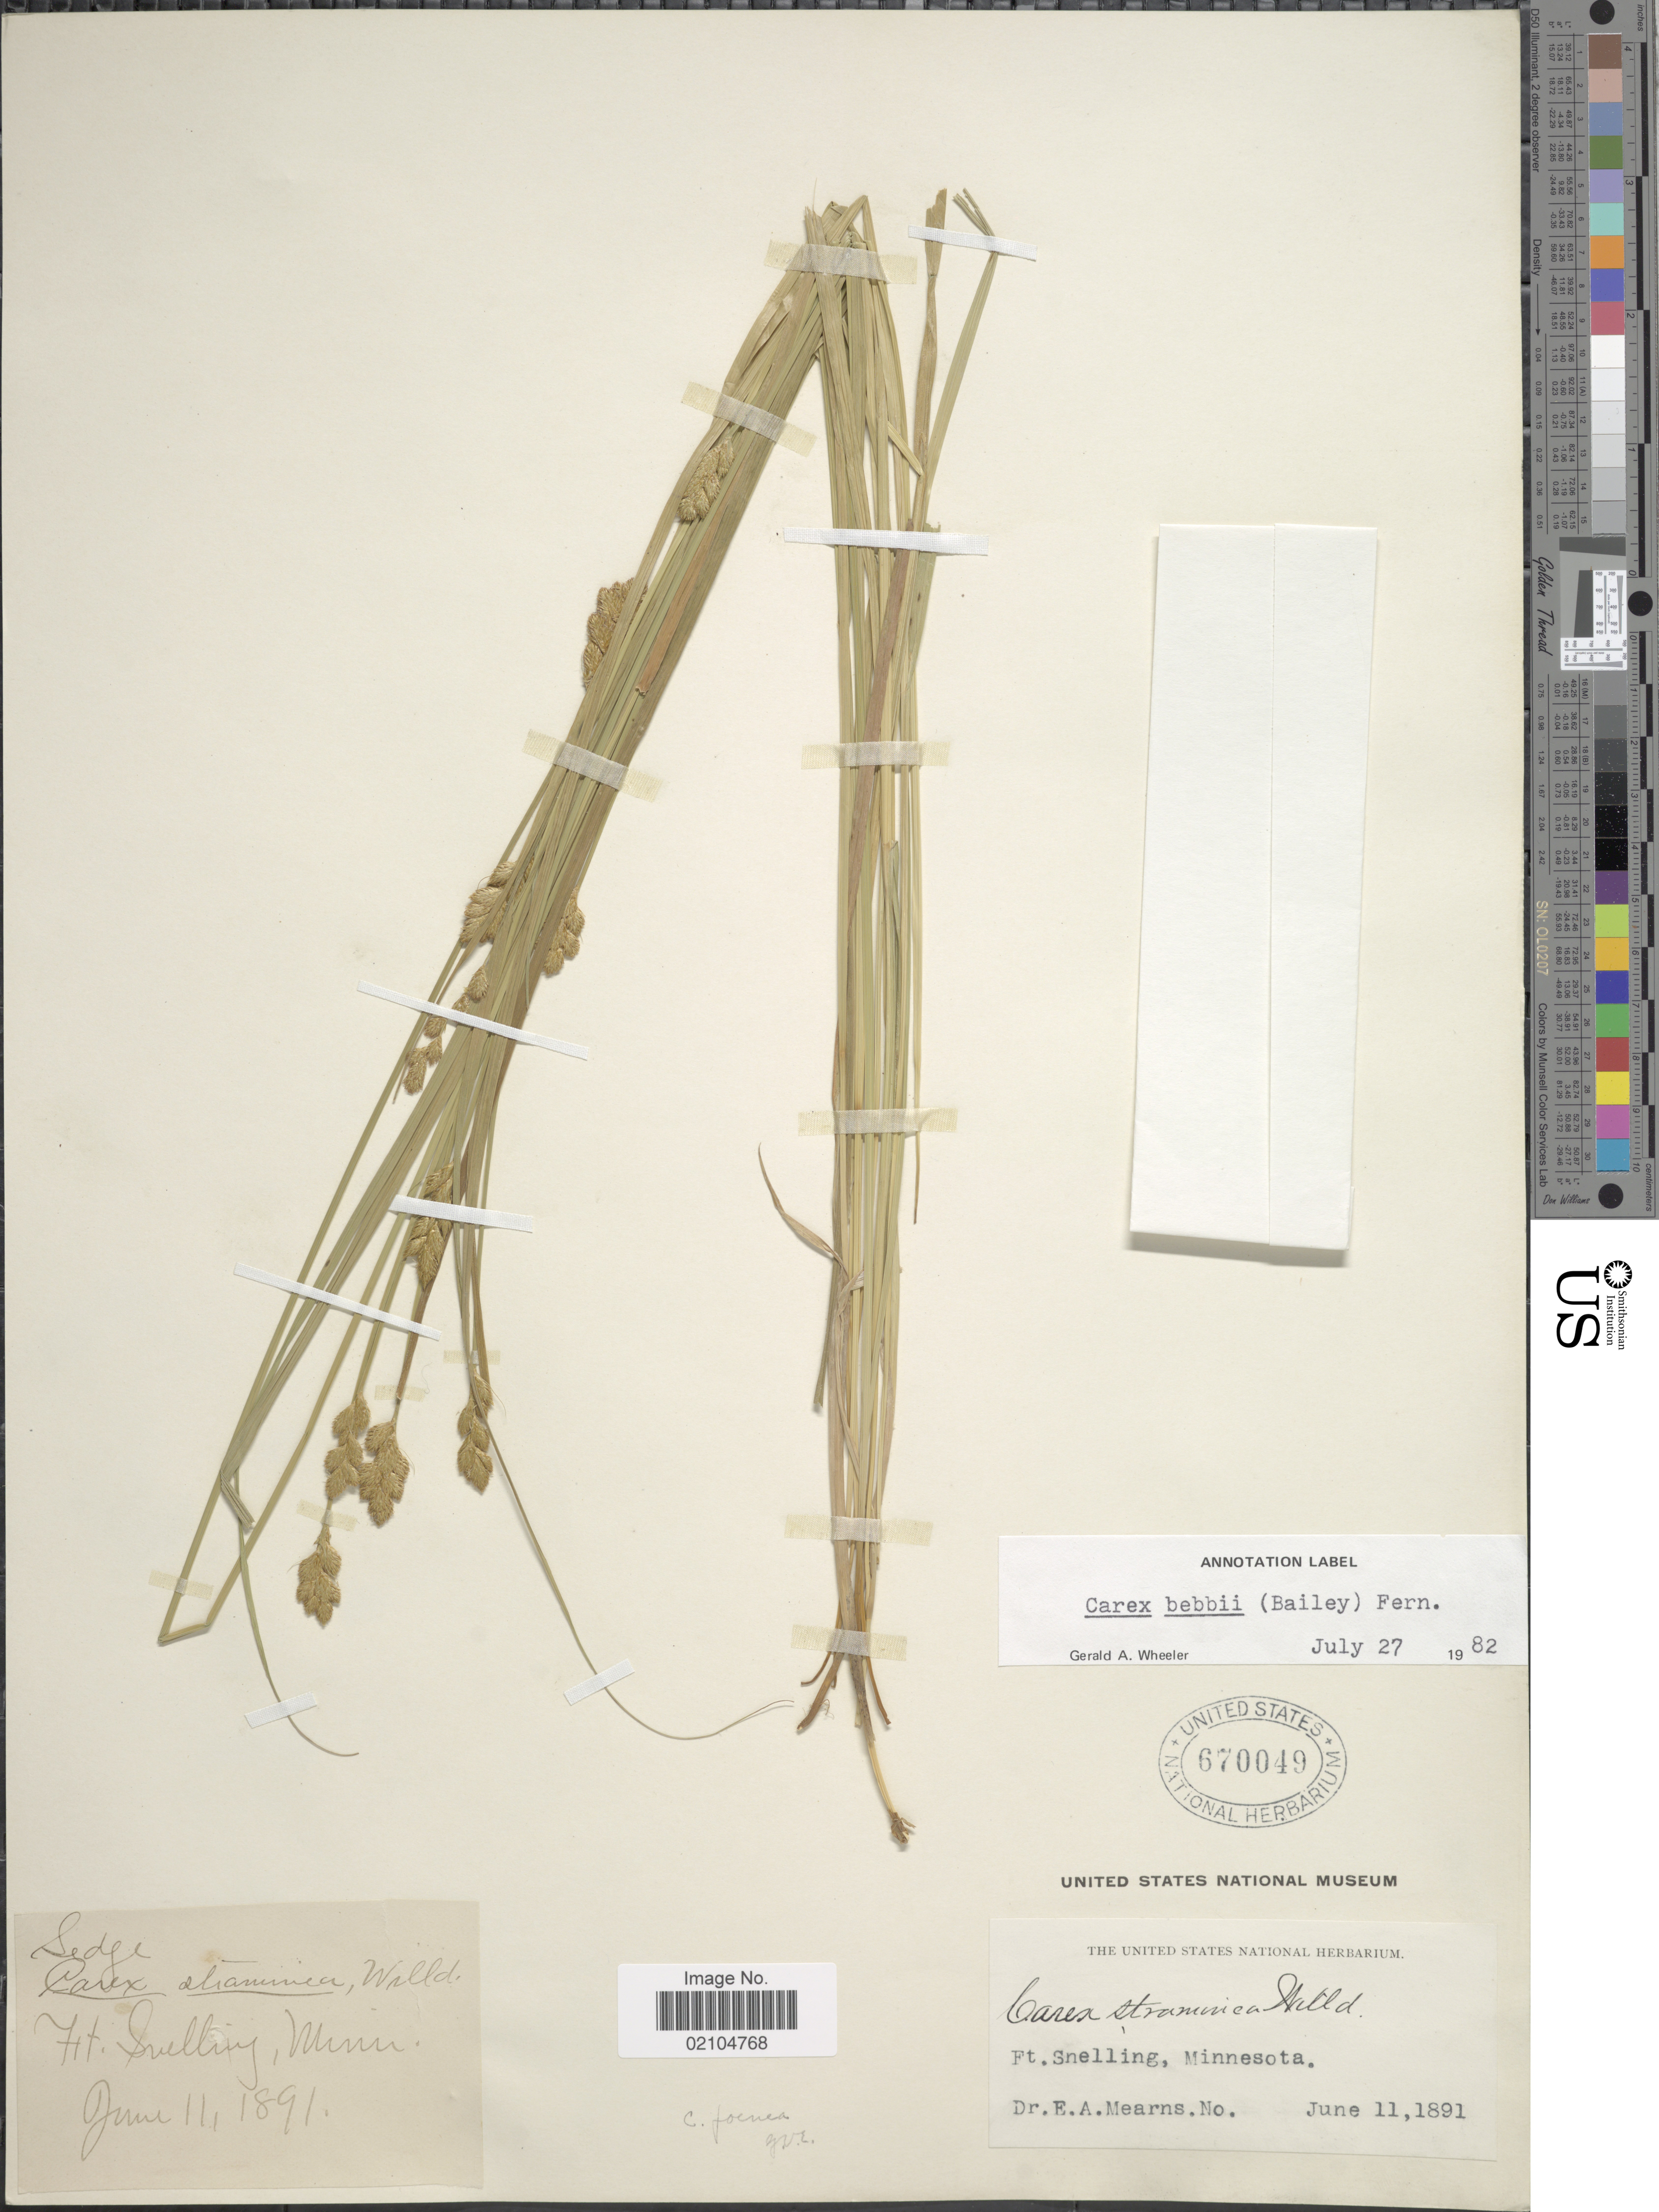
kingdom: Plantae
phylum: Tracheophyta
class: Liliopsida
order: Poales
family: Cyperaceae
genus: Carex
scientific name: Carex bebbii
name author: (L.H. Bailey) Olney ex Fernald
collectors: E. A. Mearns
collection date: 1891-06-11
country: United States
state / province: Minnesota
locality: Ft. Snelling.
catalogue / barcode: US 670049